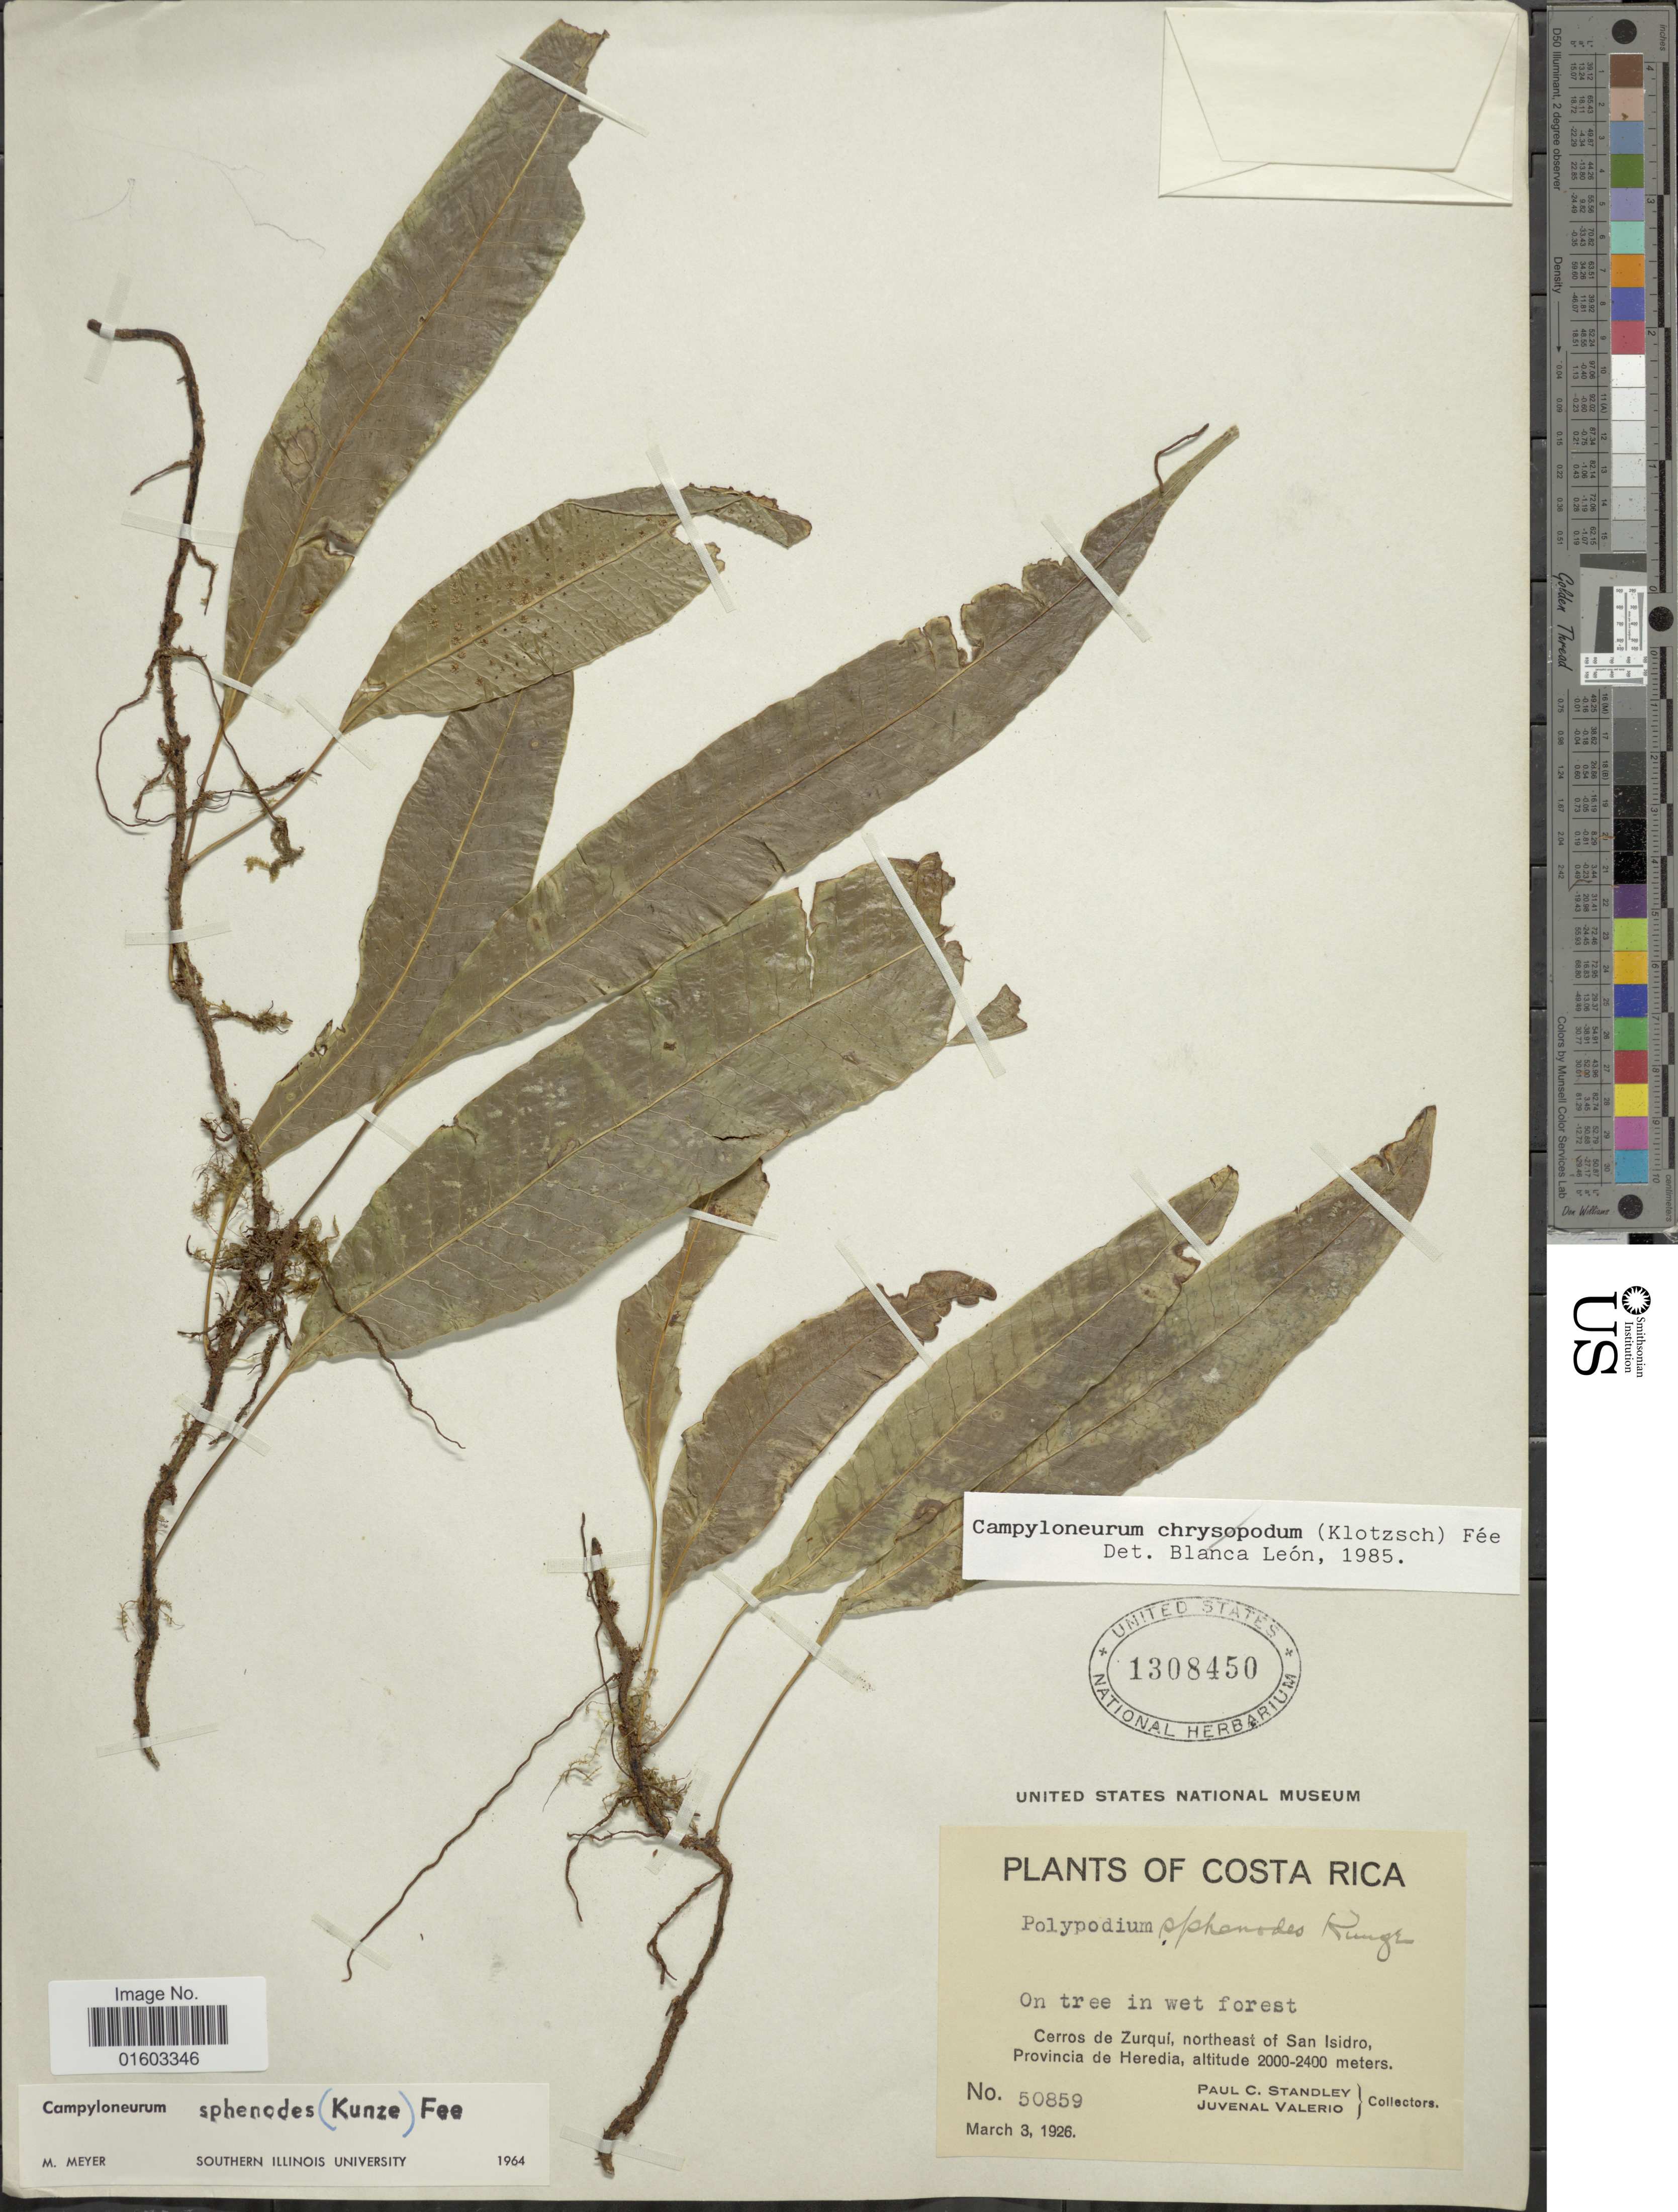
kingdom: Plantae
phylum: Tracheophyta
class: Polypodiopsida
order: Polypodiales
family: Polypodiaceae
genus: Campyloneurum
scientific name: Campyloneurum wercklei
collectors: P. C. Standley & J. Valerio R.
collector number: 50859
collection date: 1926-03-03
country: Costa Rica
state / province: Heredia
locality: Cerro de Zurqui, northeast of San Isidro. Provincia de Heredia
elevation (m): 2000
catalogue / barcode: US 1308450